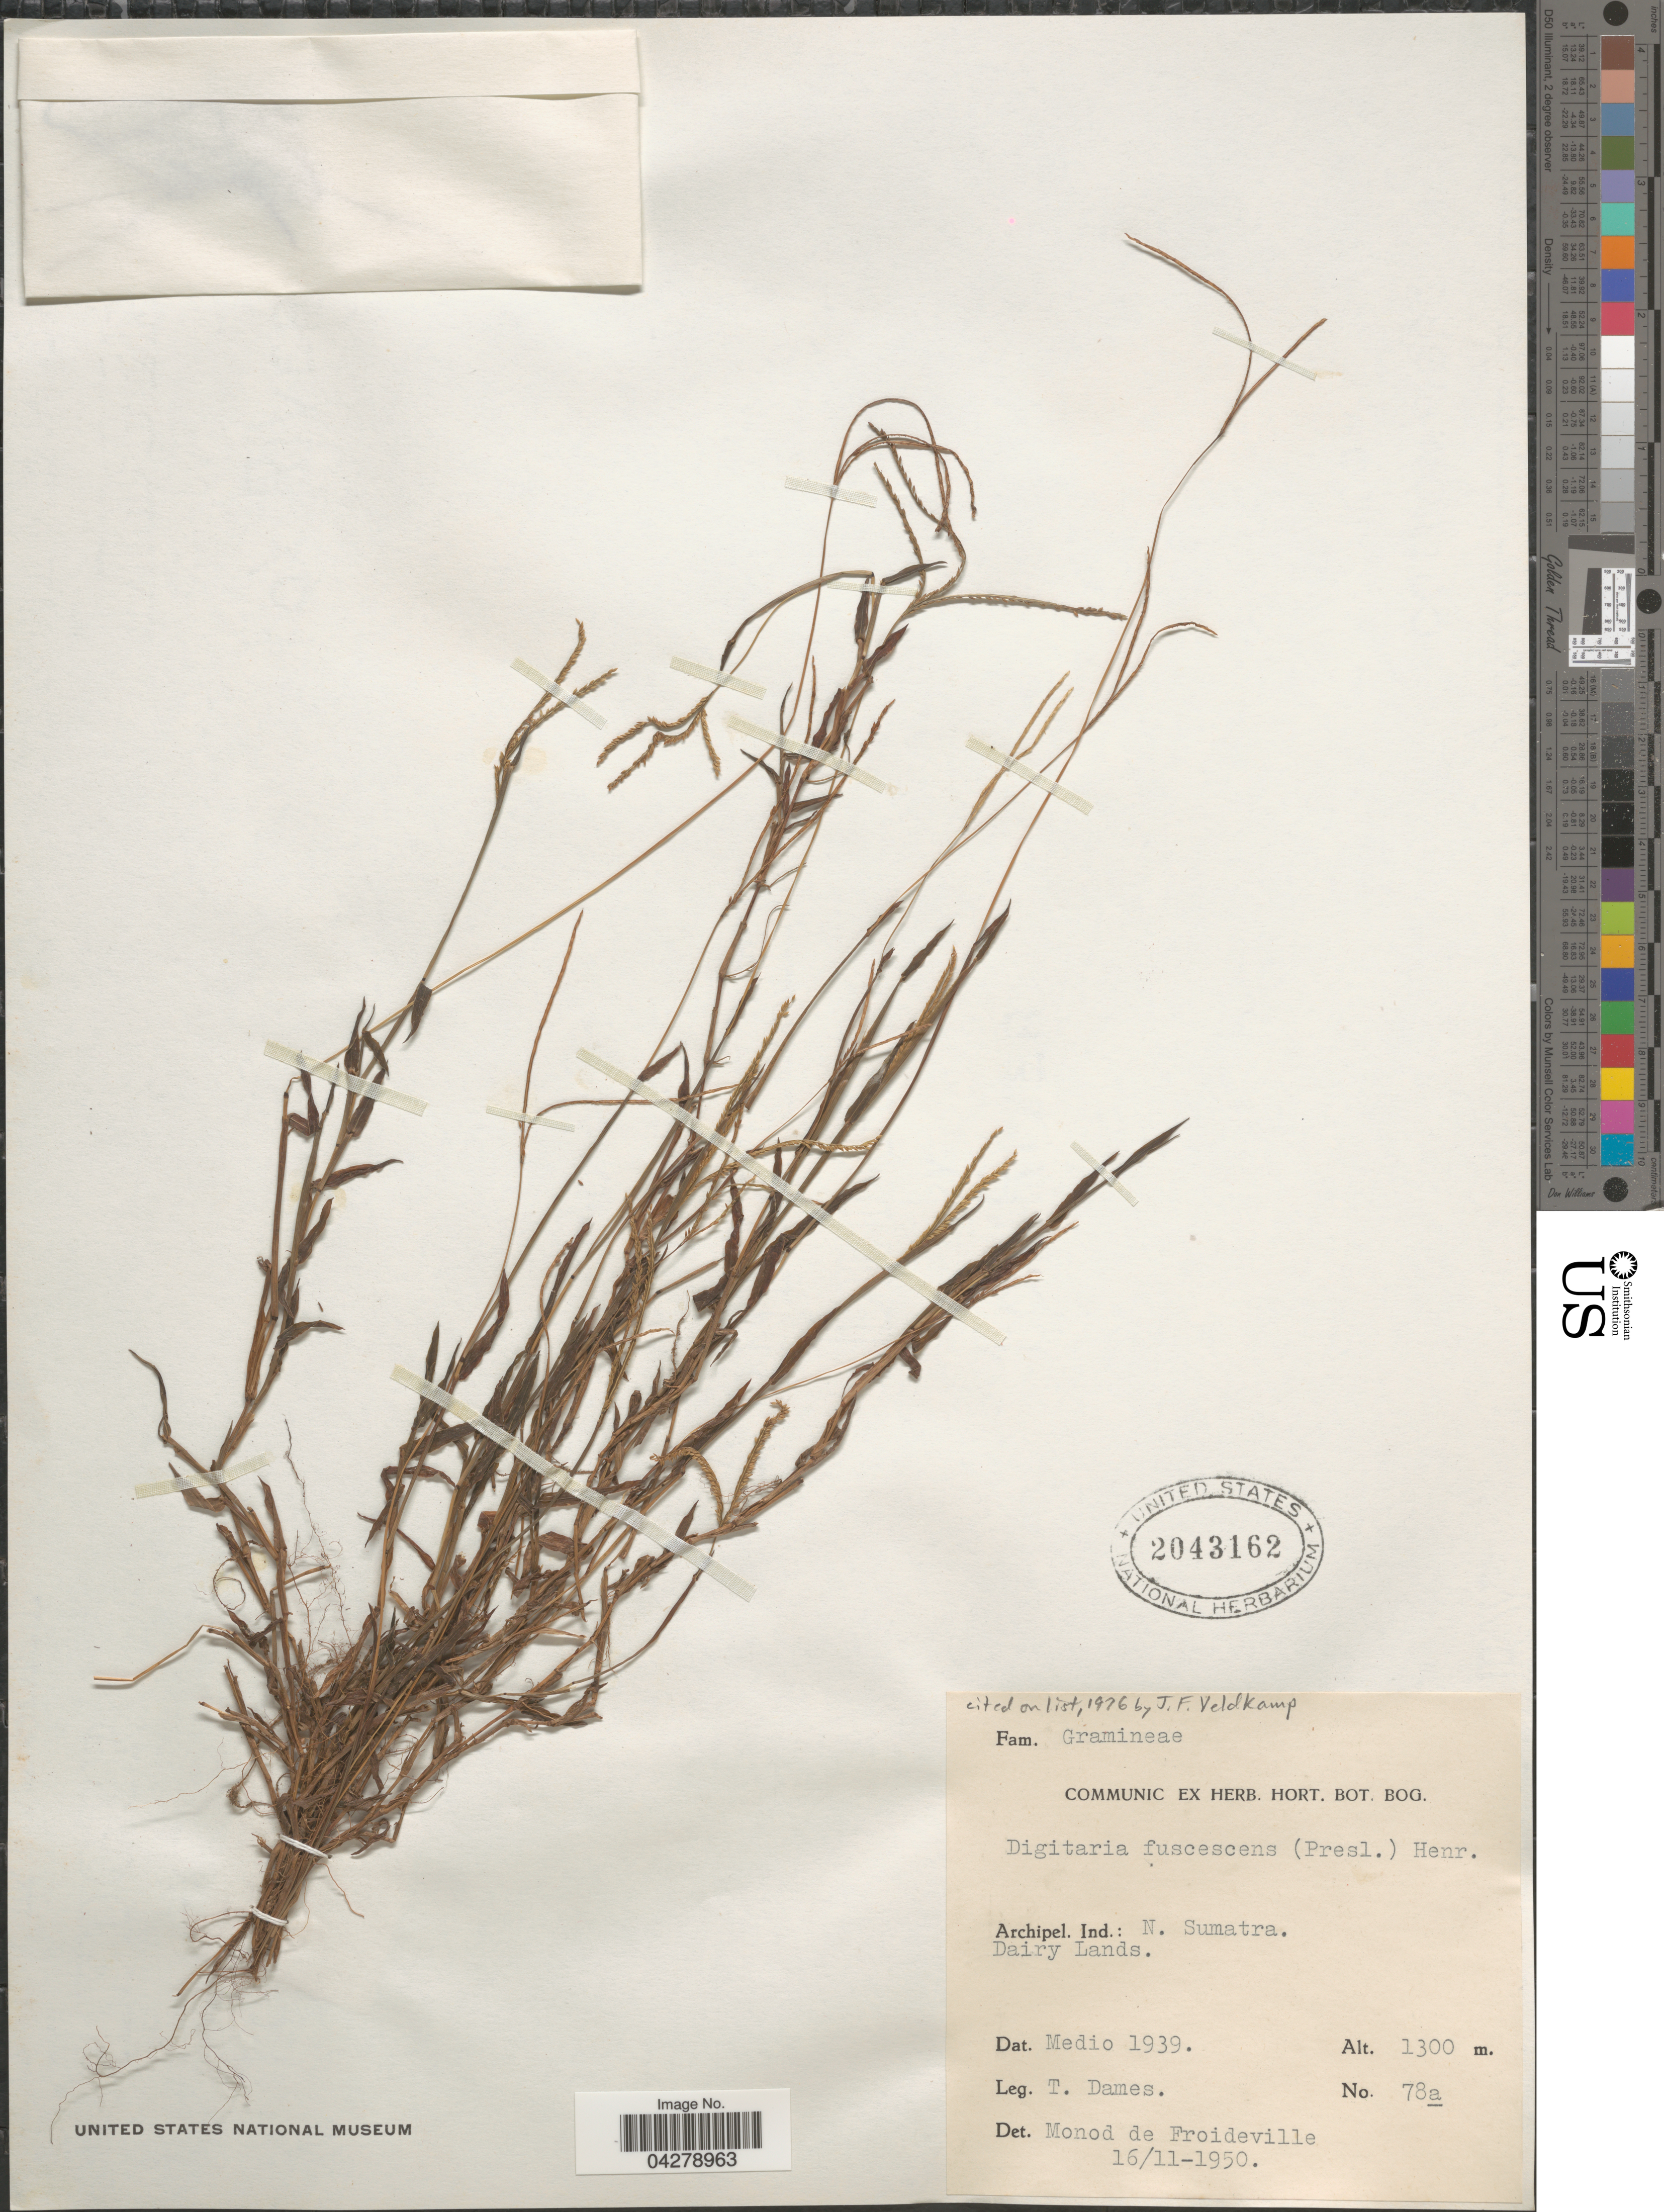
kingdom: Plantae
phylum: Tracheophyta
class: Liliopsida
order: Poales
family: Poaceae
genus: Digitaria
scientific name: Digitaria fuscescens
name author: (J. Presl) Henr.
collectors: T. Dames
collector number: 78a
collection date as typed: Medio 1939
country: Indonesia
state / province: Sumatra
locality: Archipel. Ind.: N. Sumatra. Dairy Lands.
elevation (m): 1300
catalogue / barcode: US 2043162